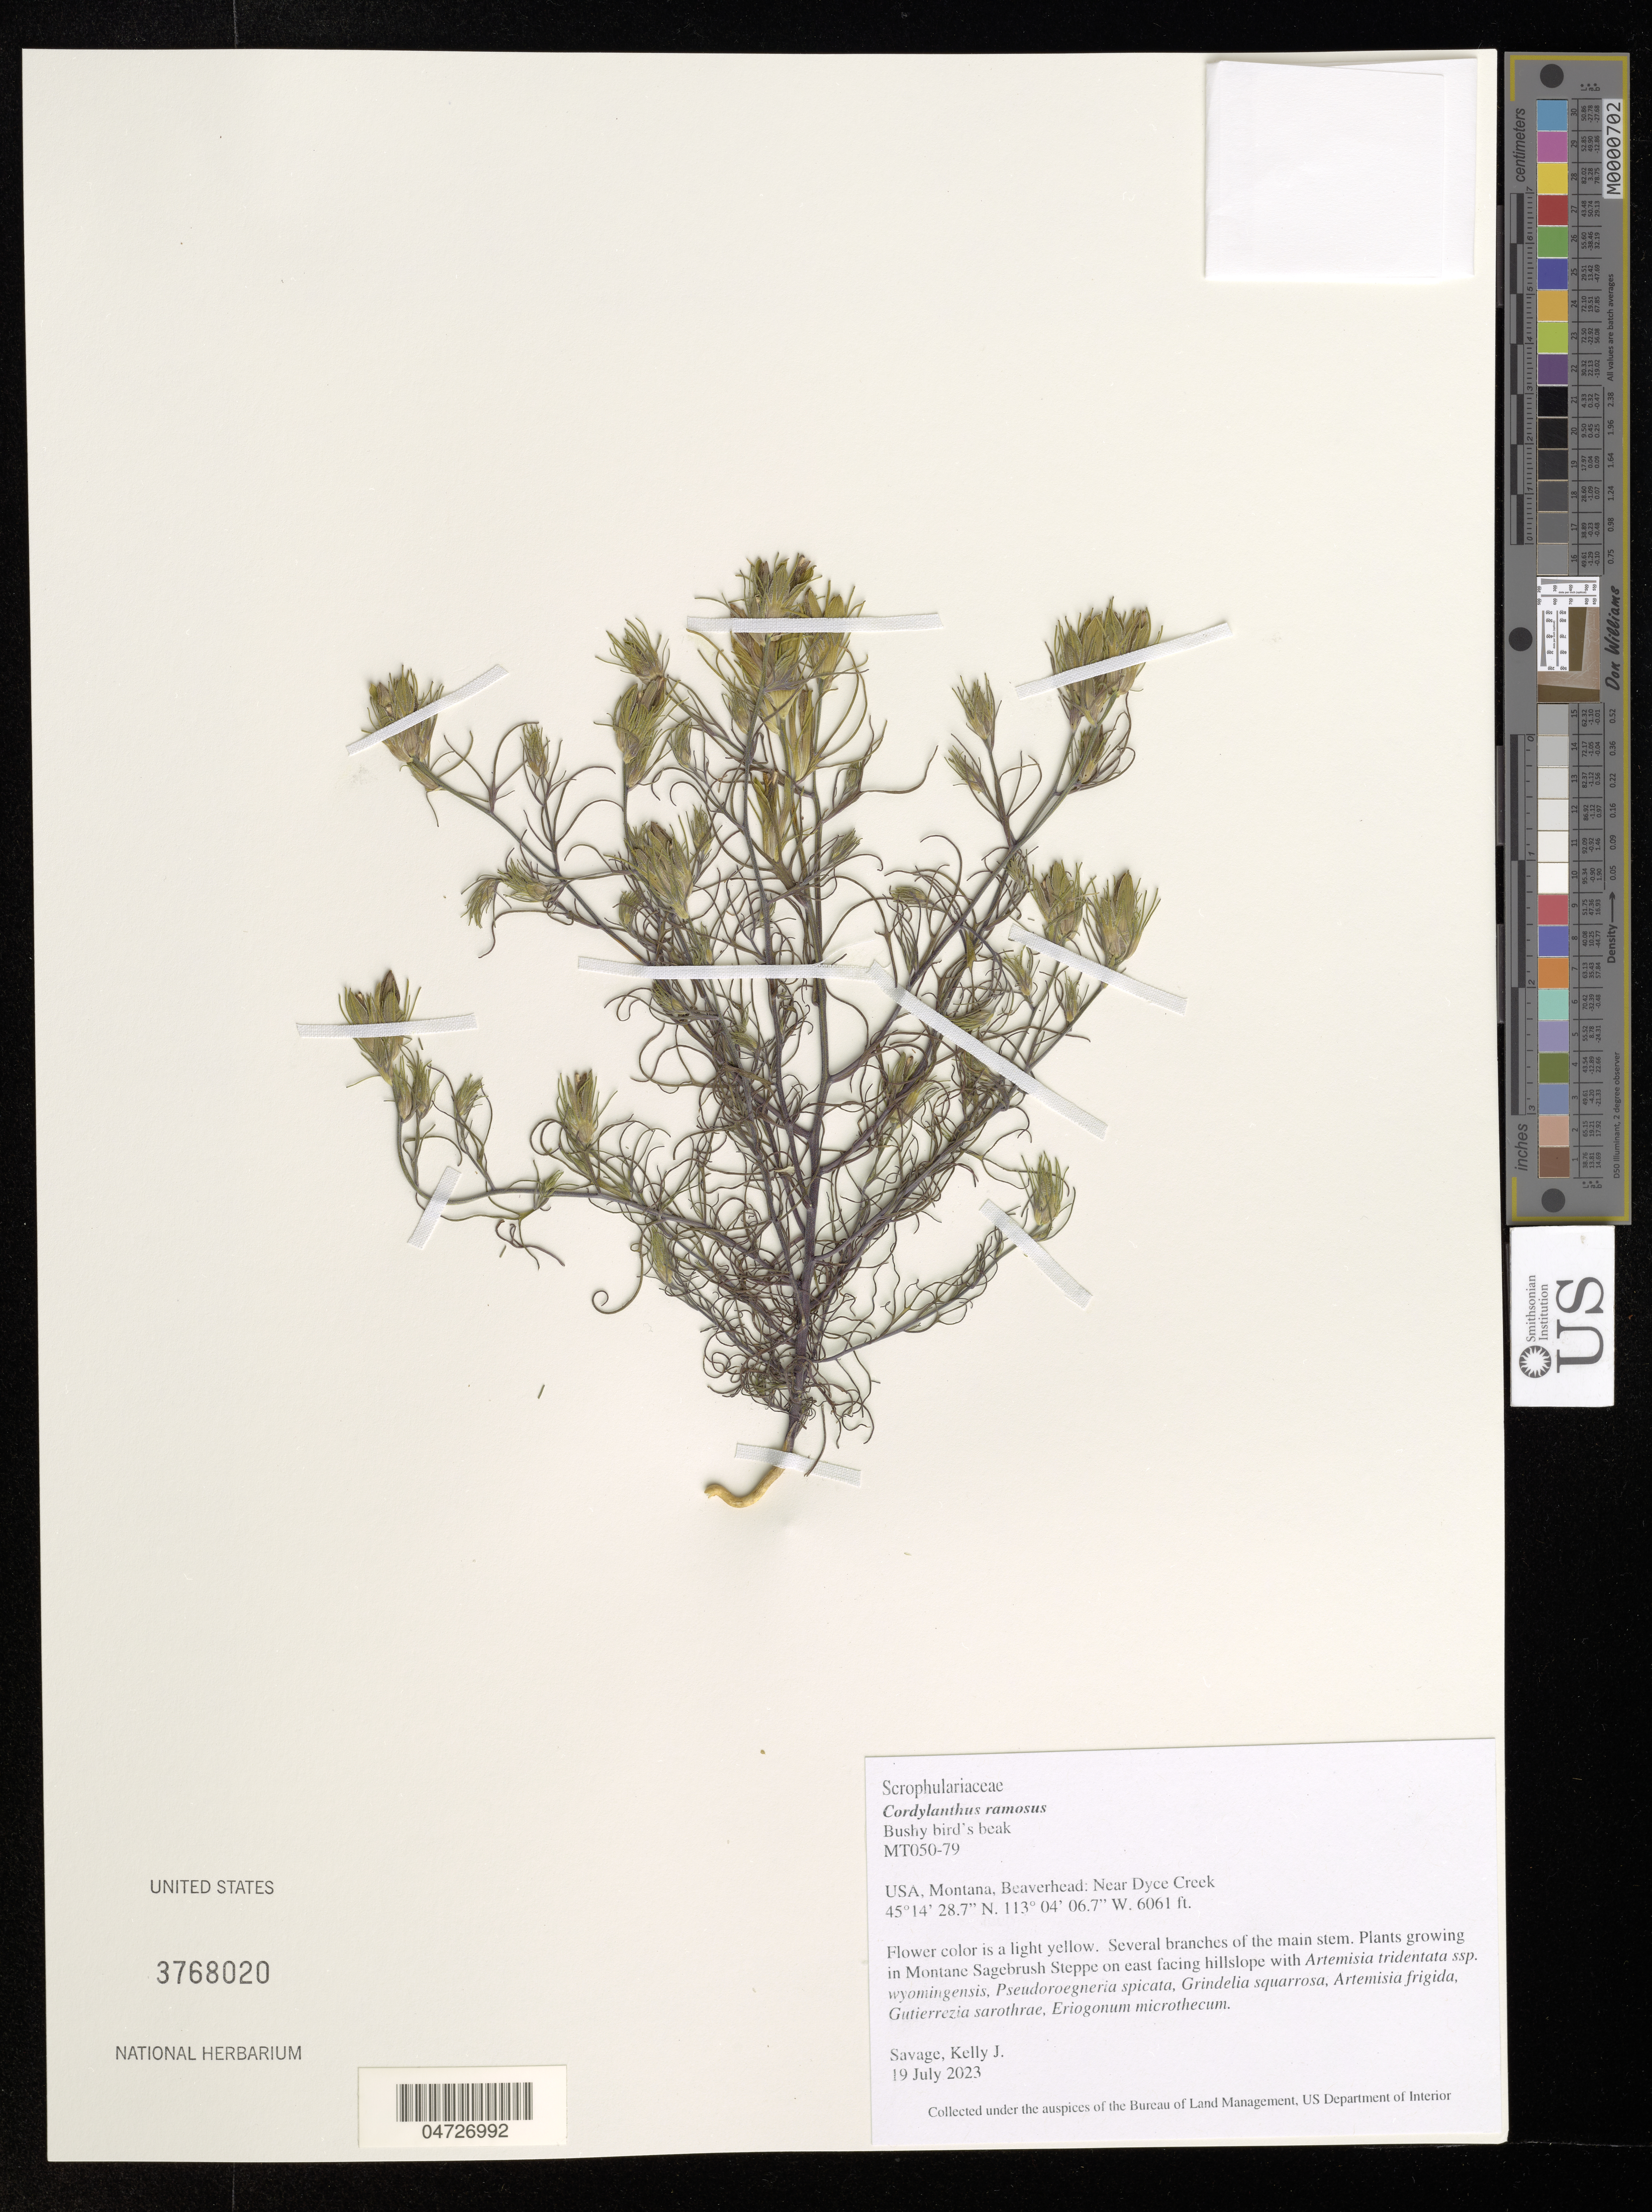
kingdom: Plantae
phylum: Tracheophyta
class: Magnoliopsida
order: Lamiales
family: Orobanchaceae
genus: Cordylanthus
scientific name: Cordylanthus ramosus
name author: Nutt. ex Benth.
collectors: K. Savage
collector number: MT050-79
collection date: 2023-07-19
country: United States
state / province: Montana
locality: Beaverhead: Near Dyce Creek.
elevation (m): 1847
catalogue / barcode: US 3768020